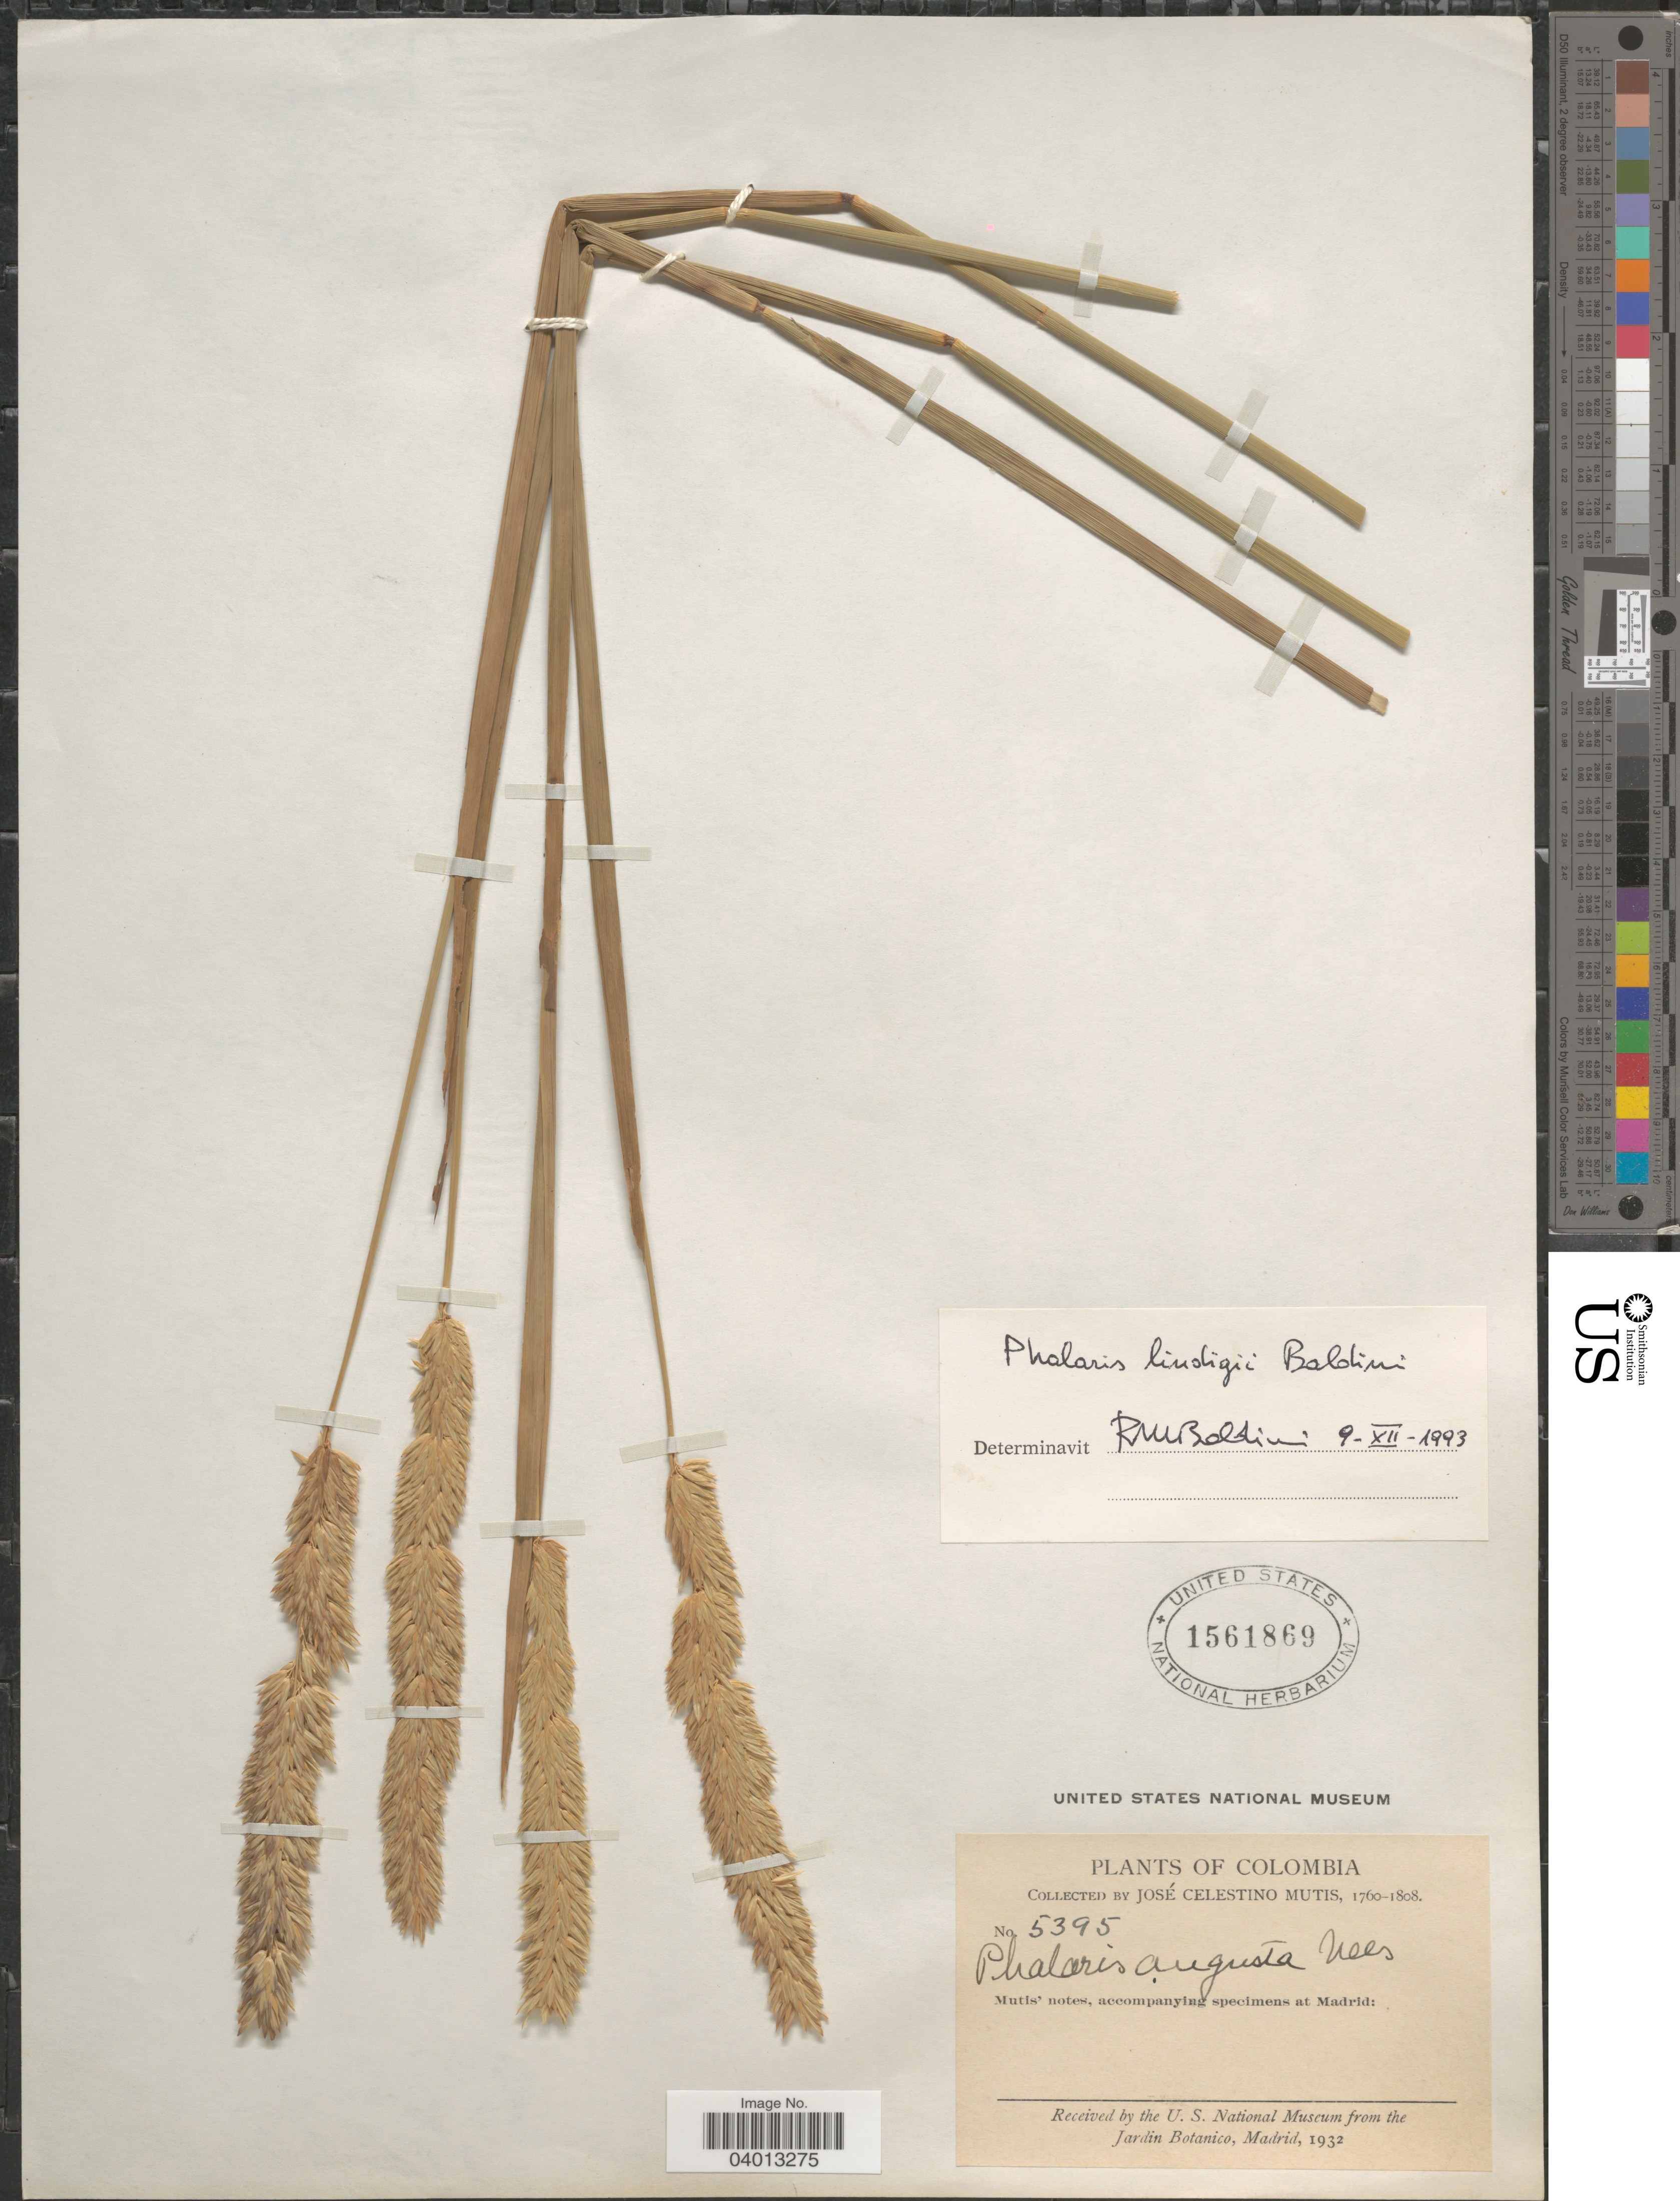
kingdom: Plantae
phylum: Tracheophyta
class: Liliopsida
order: Poales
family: Poaceae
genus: Phalaris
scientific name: Phalaris lindigii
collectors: J. C. B. Mutis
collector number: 5395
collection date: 1760/1808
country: Colombia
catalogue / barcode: US 1561869